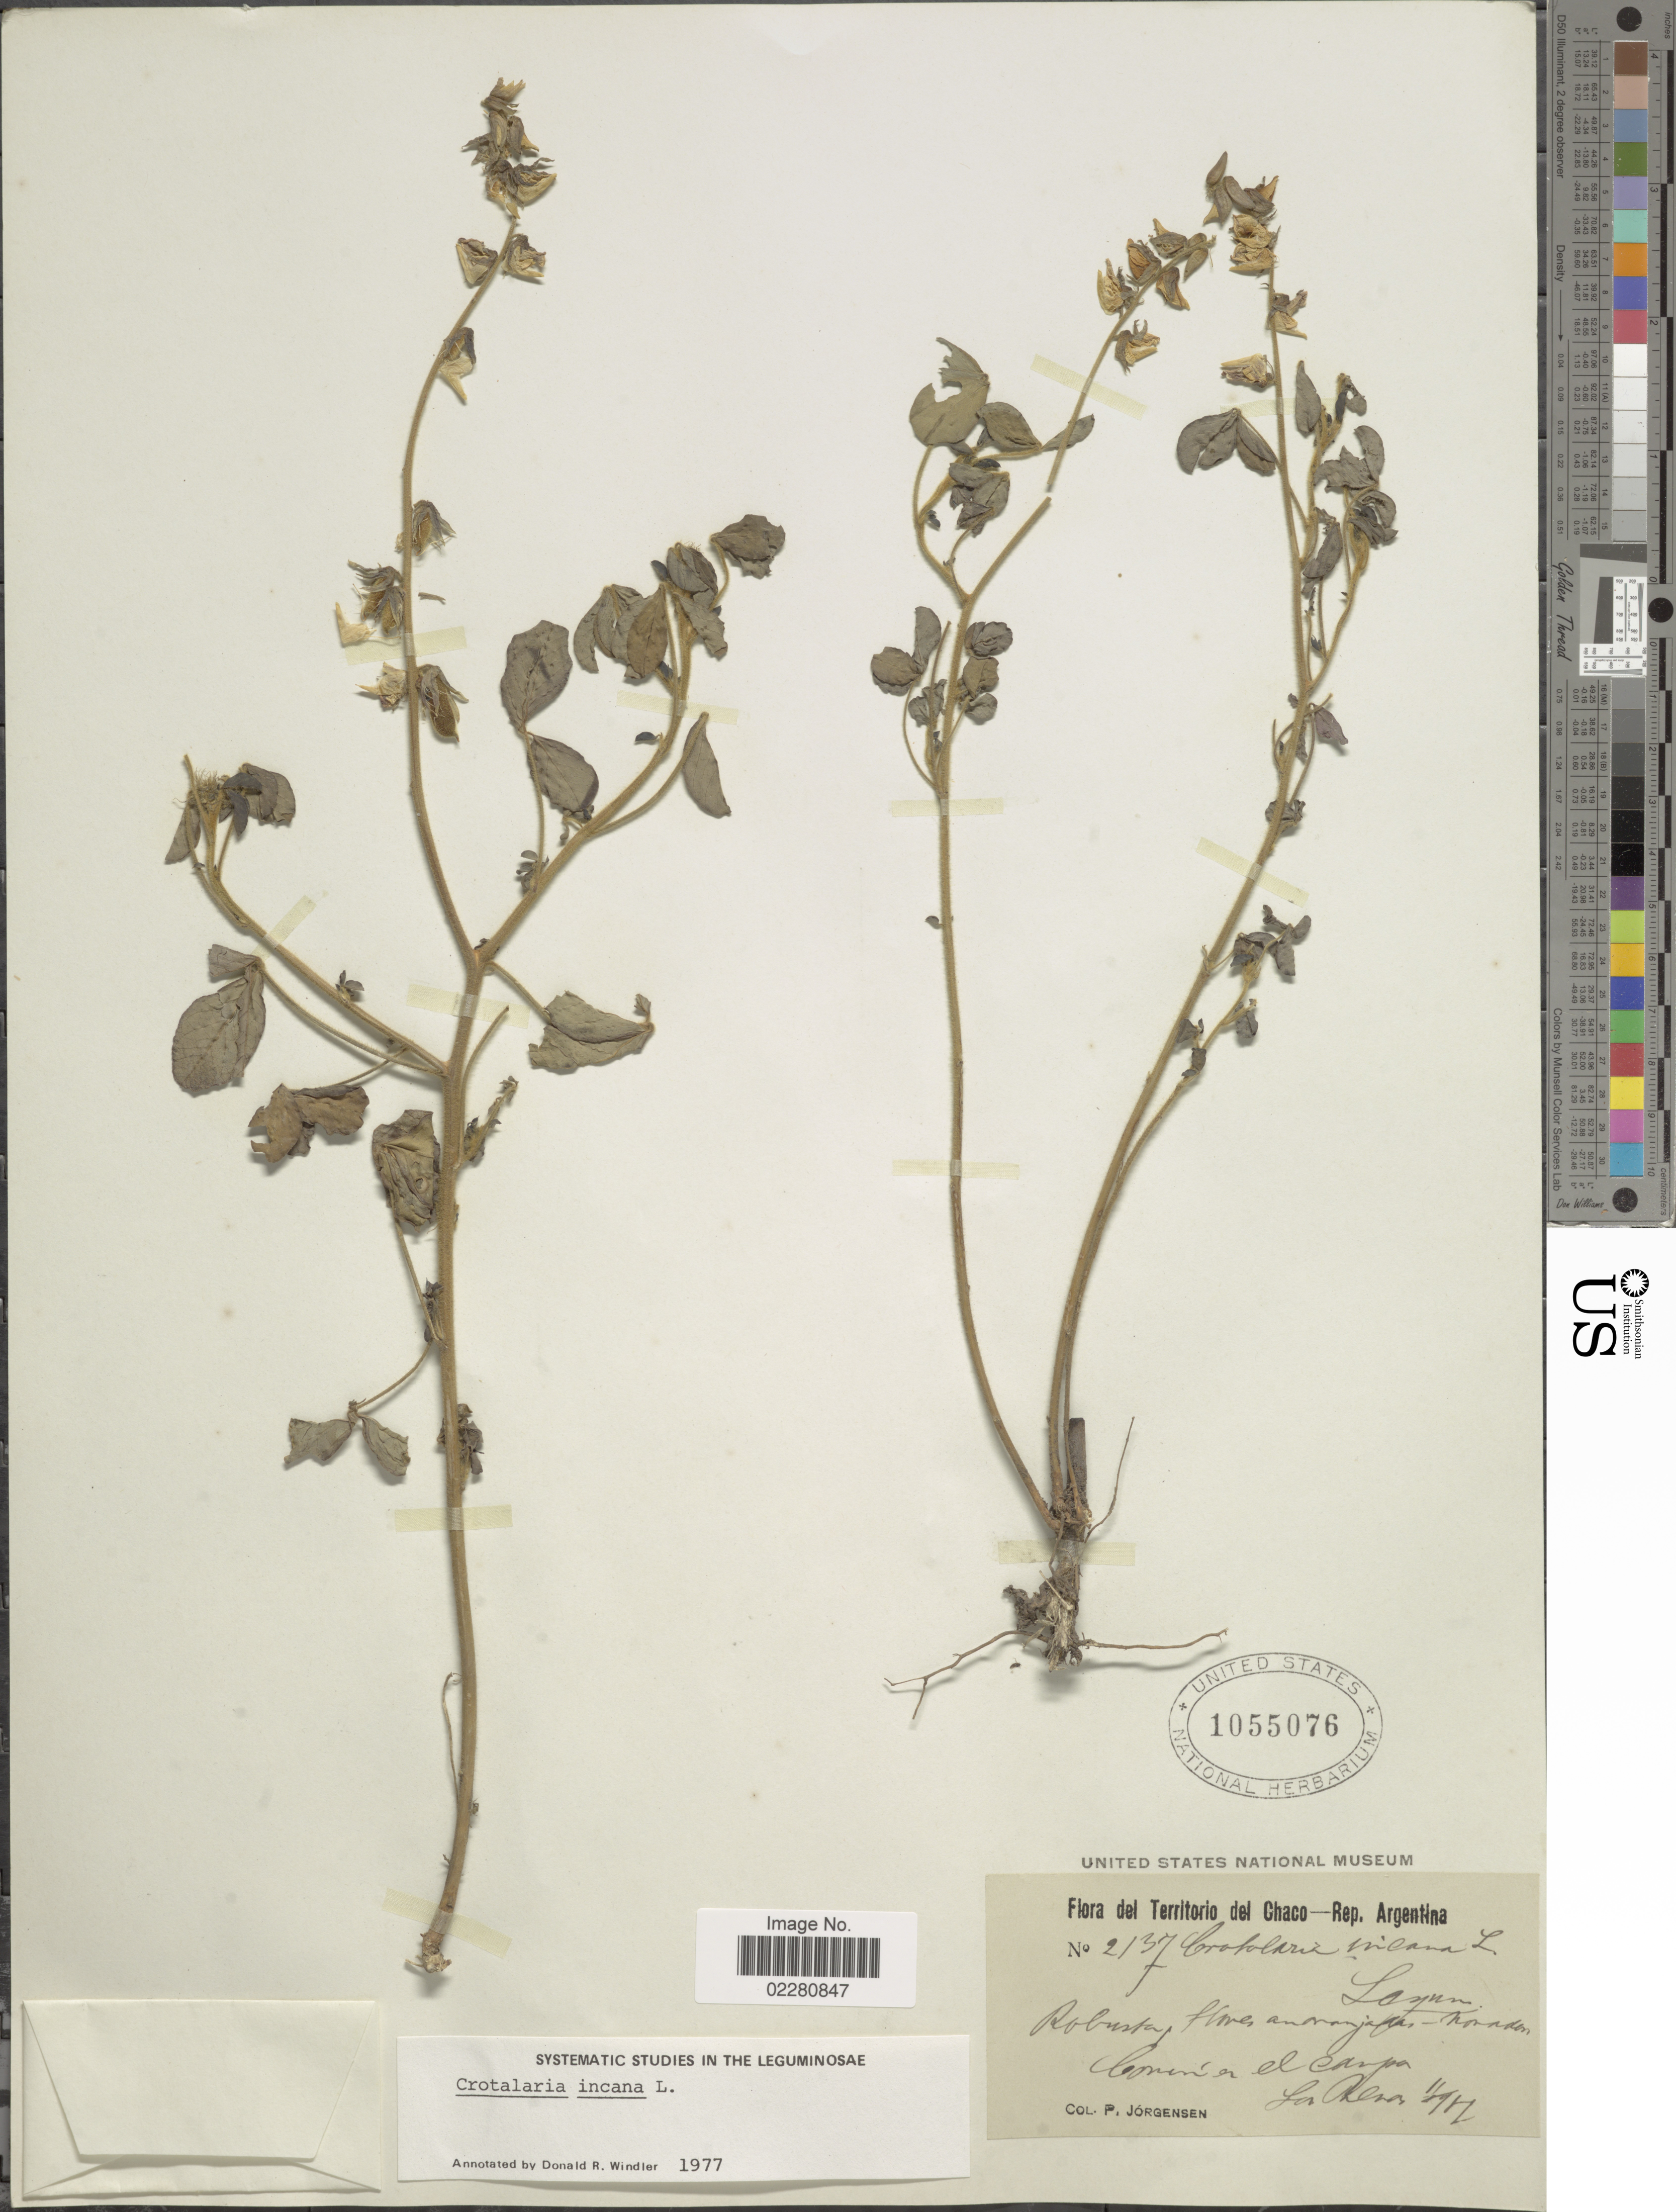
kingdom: Plantae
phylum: Tracheophyta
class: Magnoliopsida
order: Fabales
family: Fabaceae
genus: Crotalaria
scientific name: Crotalaria incana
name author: L.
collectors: P. Jörgensen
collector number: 2137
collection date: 1987-11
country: Argentina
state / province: Chaco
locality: Territorio del Chaco - Rep. Argentina. Común en el Campa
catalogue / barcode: US 1055076